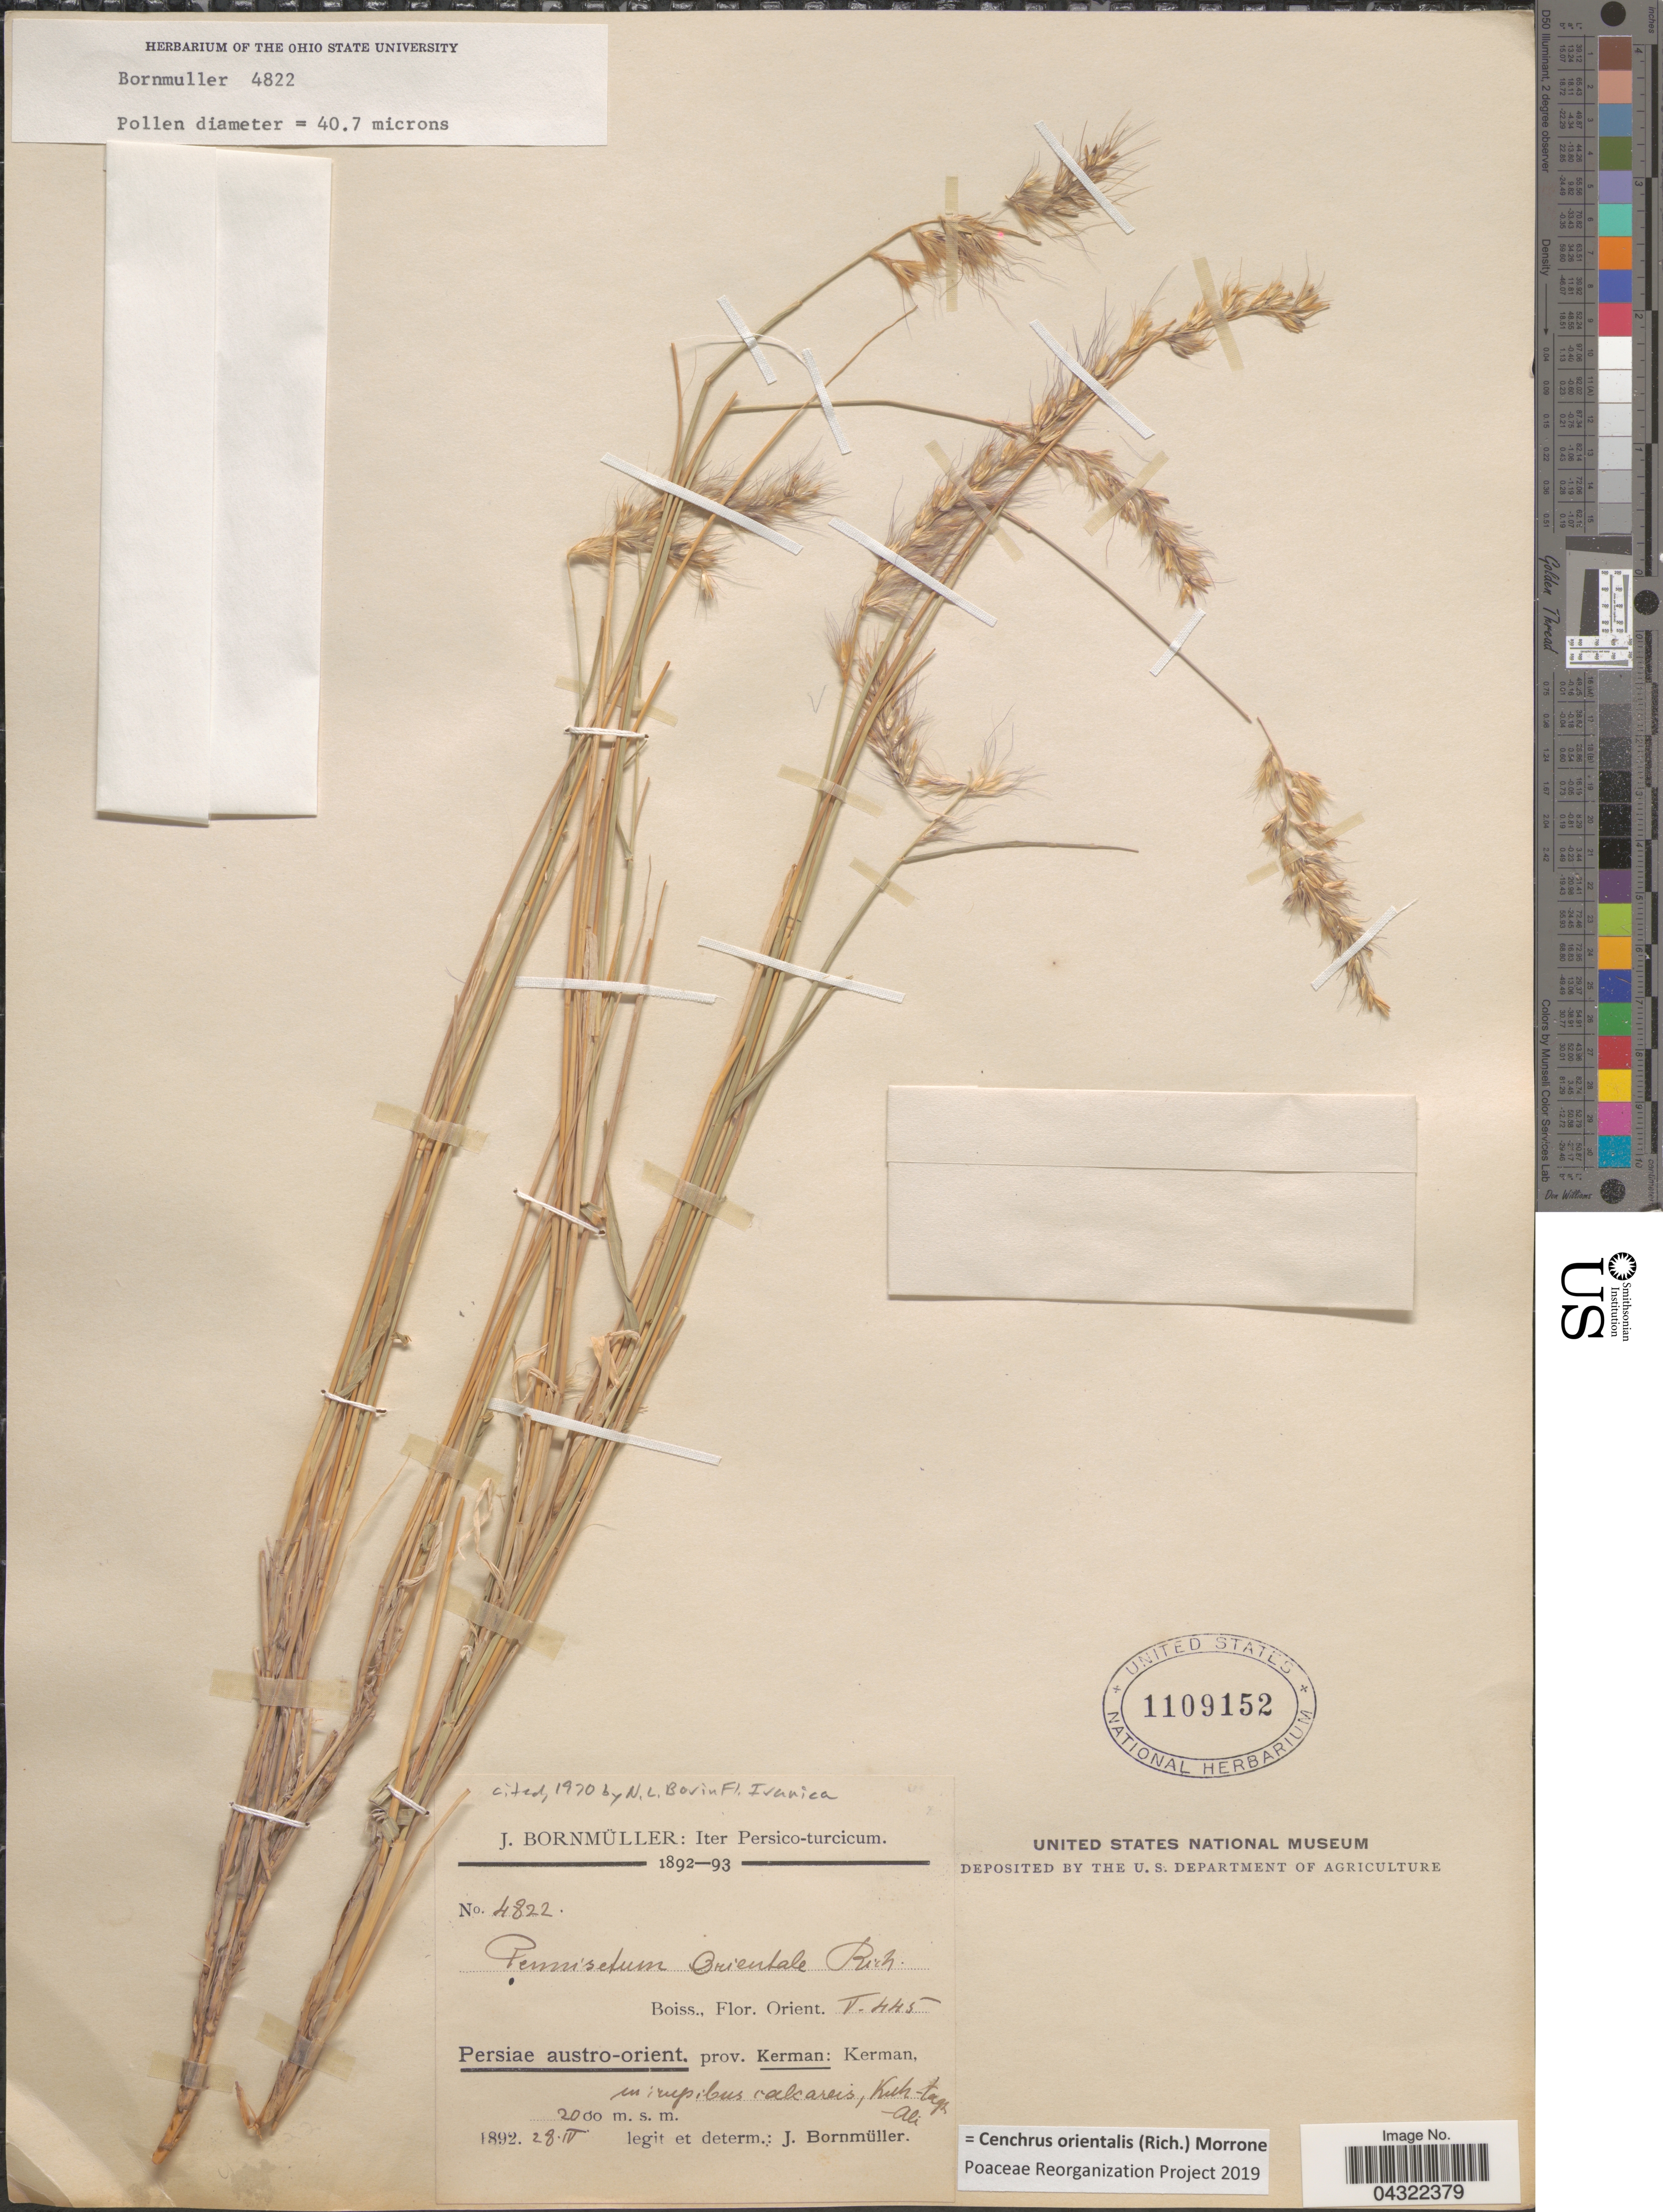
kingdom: Plantae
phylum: Tracheophyta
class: Liliopsida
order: Poales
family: Poaceae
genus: Cenchrus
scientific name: Cenchrus orientalis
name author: (Rich.) Morrone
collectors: J. Bornmüller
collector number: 4822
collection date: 1892-04-28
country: Iran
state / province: Kerman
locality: Iter Persico-turcicum. Persiae austro-orient. prov. Kerman: Kerman, in rupibus calcareis, Kuh-tap-Ali [interpreted].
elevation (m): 2000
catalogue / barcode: US 1109152